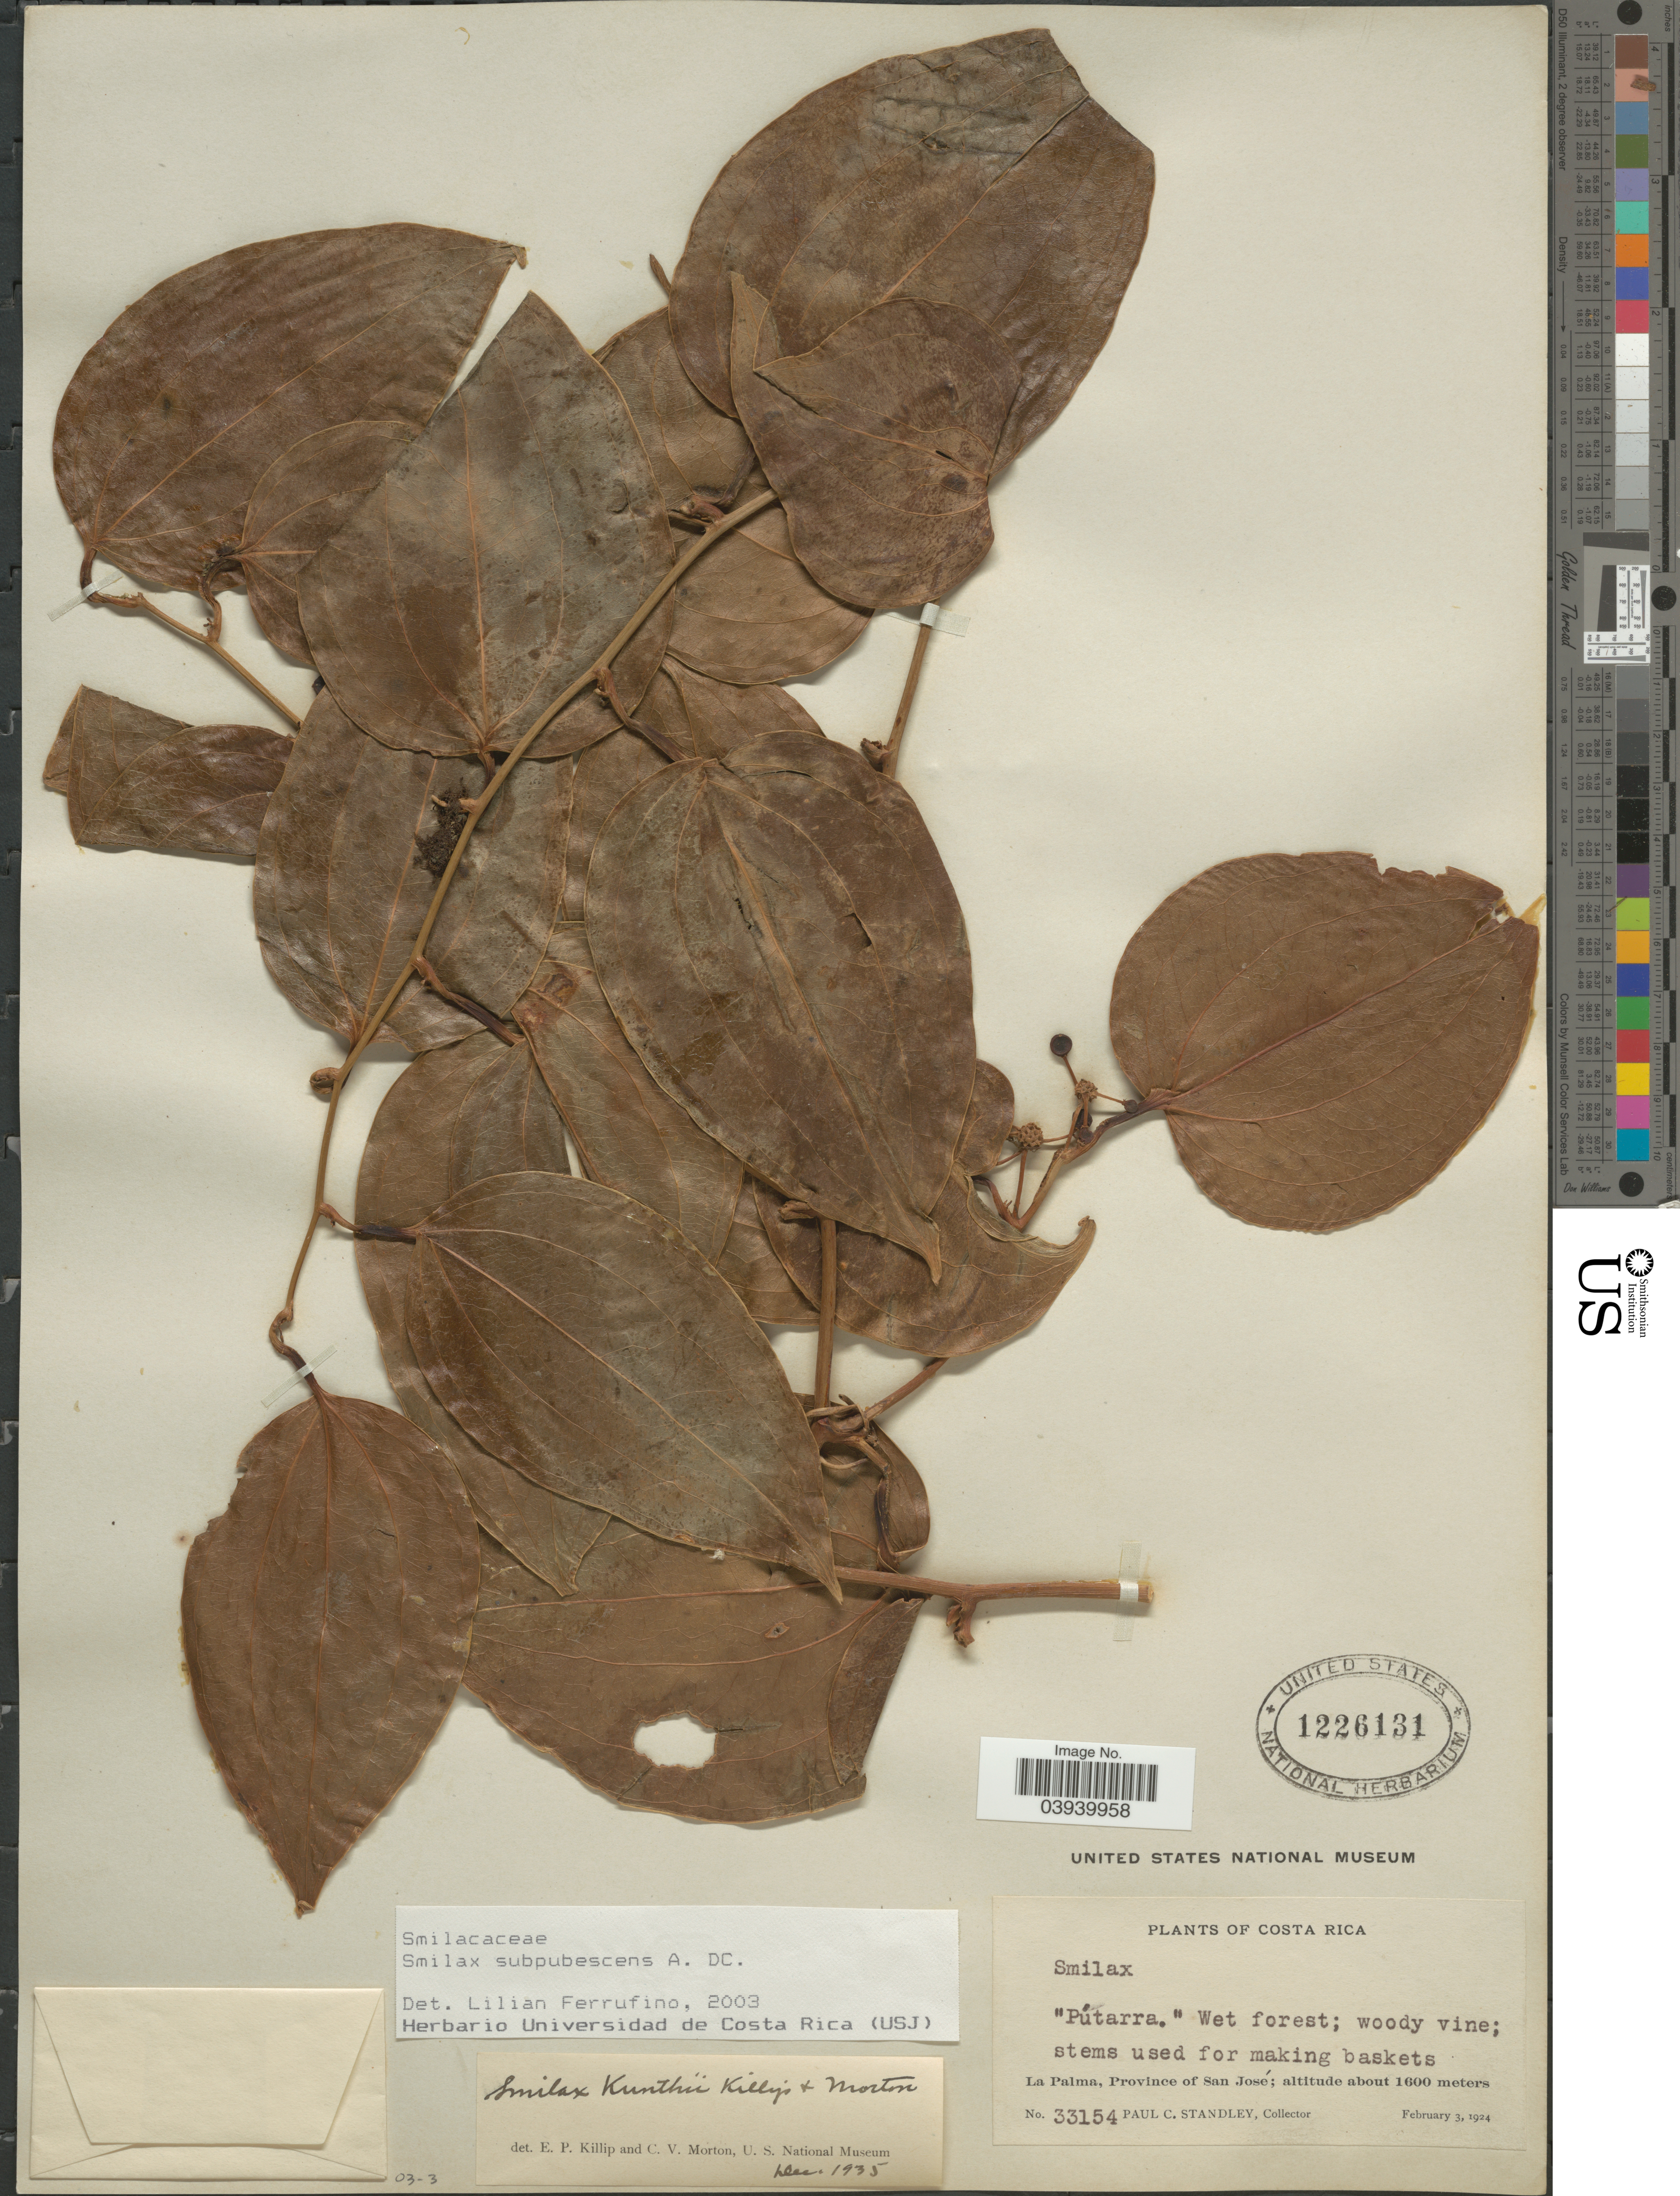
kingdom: Plantae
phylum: Tracheophyta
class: Liliopsida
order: Liliales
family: Smilacaceae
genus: Smilax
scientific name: Smilax subpubescens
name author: A. DC.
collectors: P. C. Standley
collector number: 33154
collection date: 1924-02-03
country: Costa Rica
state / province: San José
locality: La Palma.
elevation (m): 1600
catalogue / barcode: US 1226131